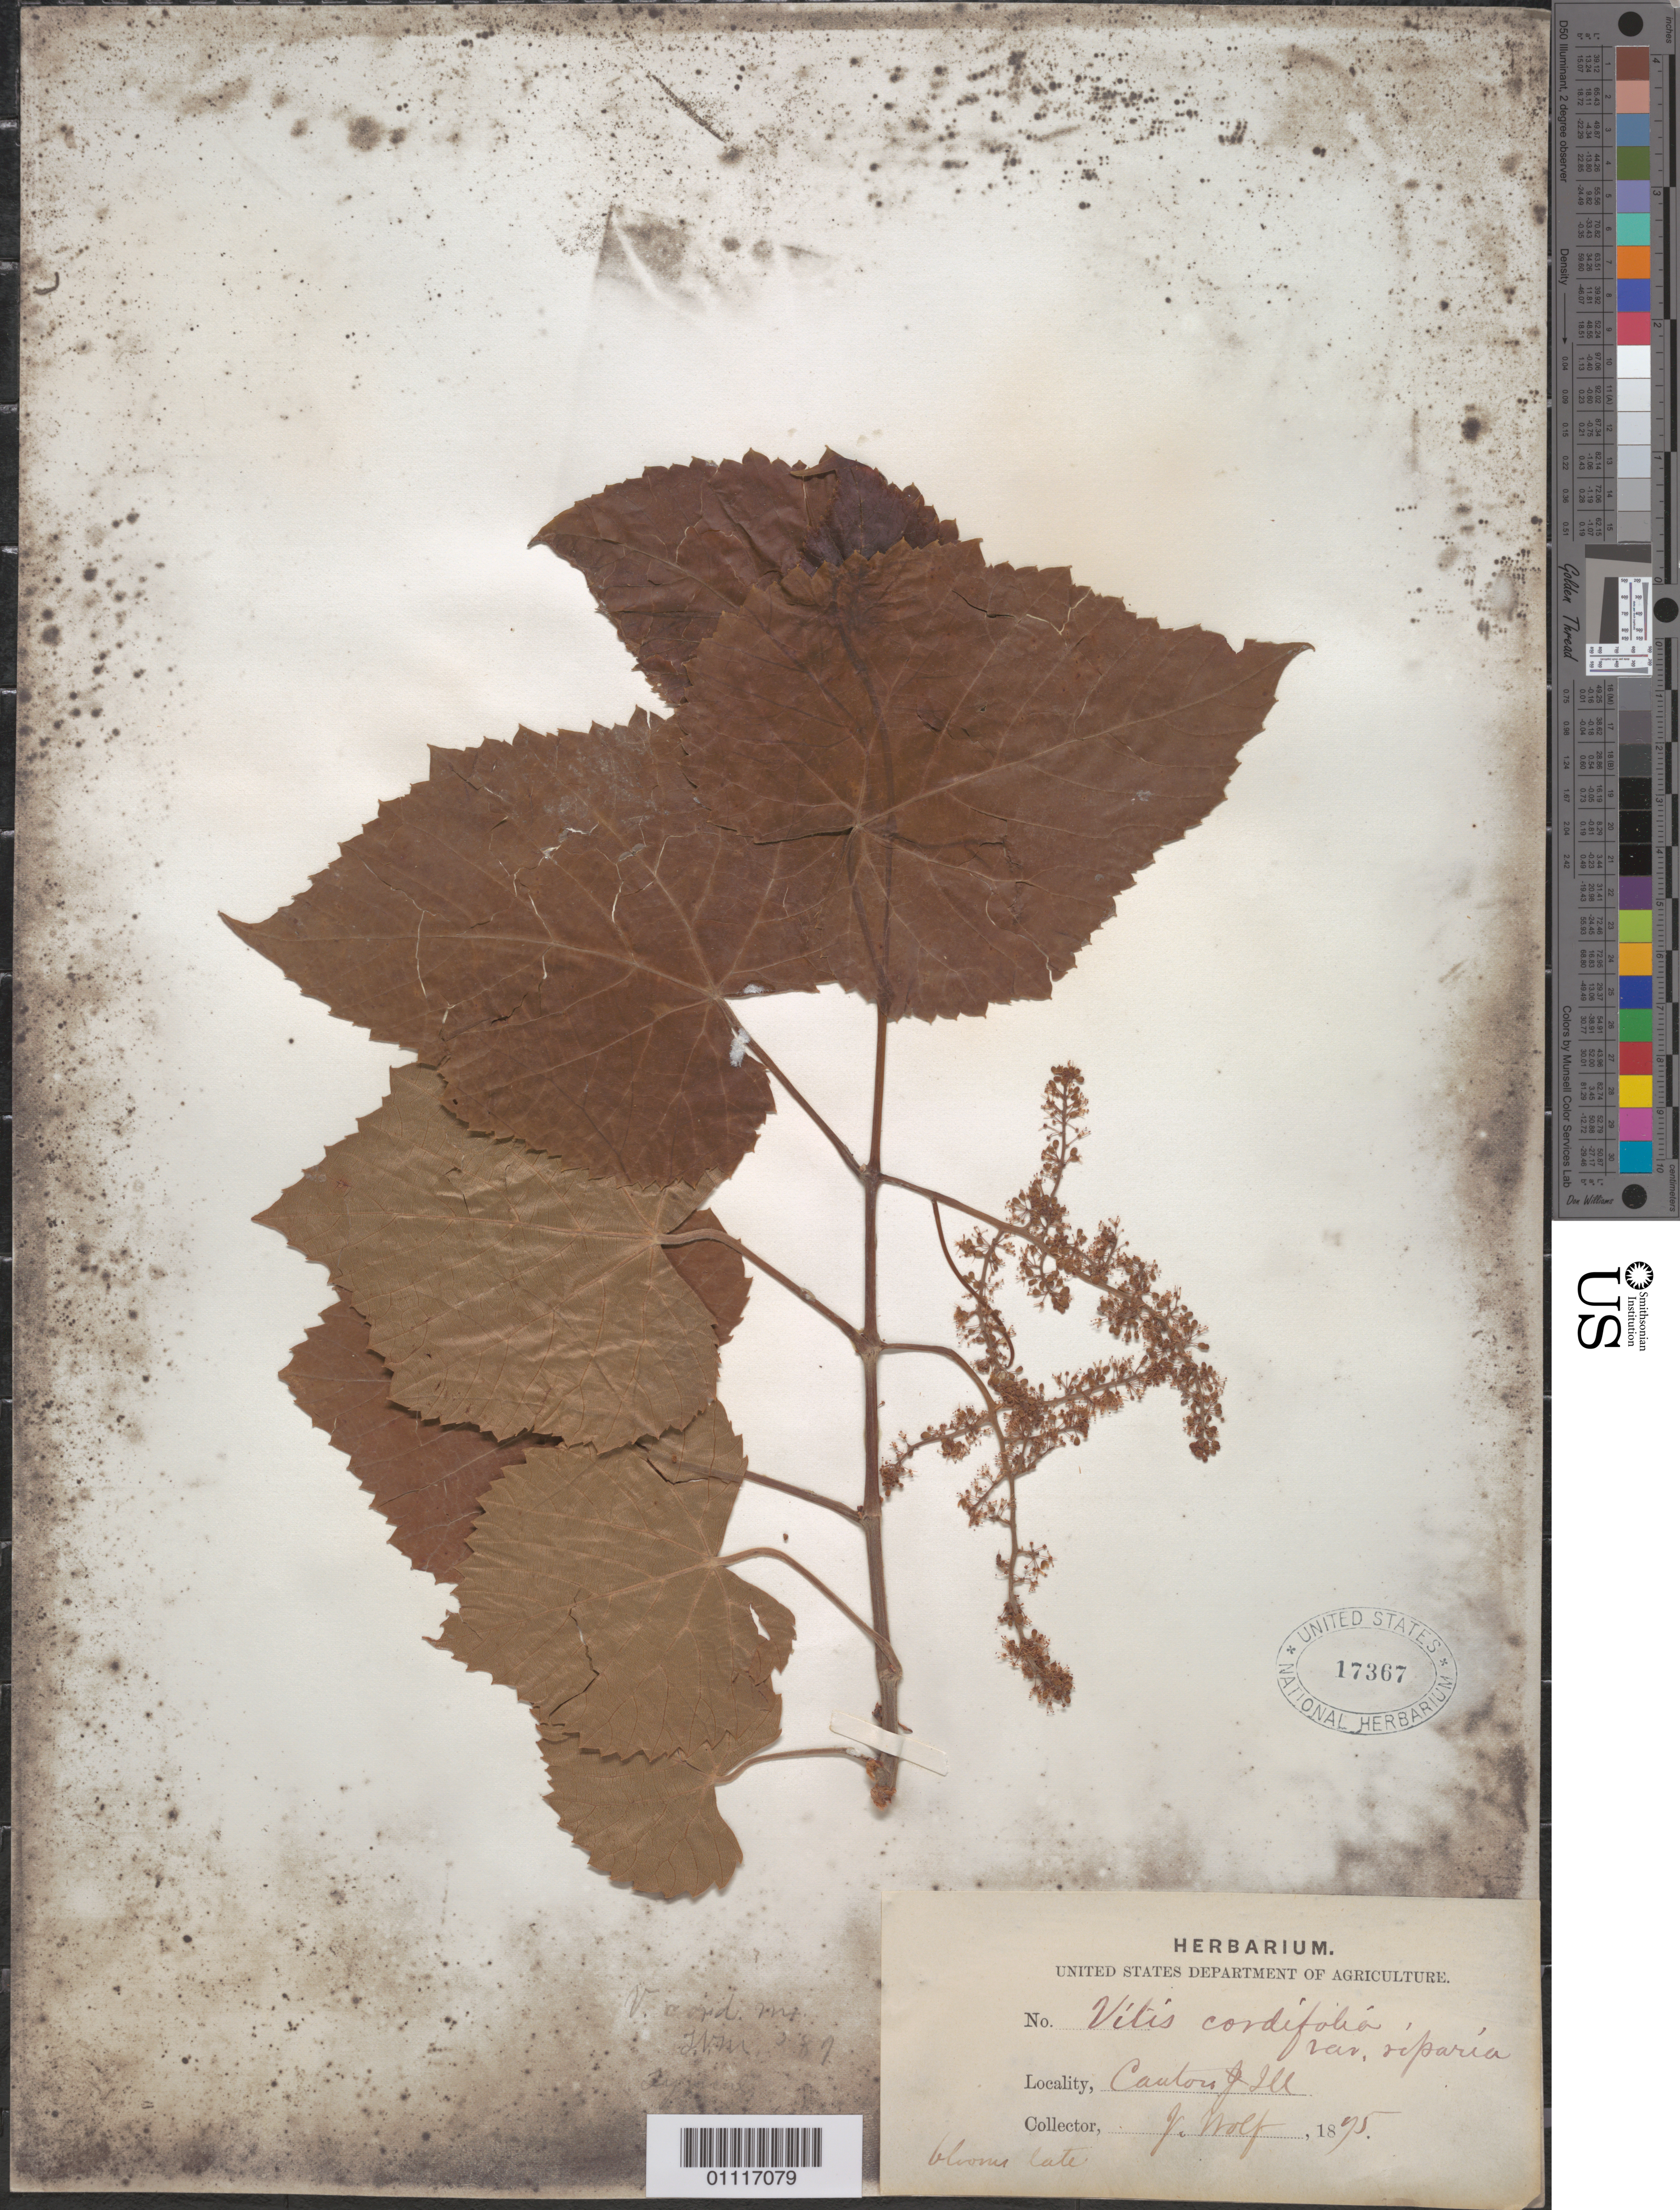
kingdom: Plantae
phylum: Tracheophyta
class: Magnoliopsida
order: Vitales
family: Vitaceae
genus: Vitis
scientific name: Vitis cordifolia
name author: Michx.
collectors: J. Wolf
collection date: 1895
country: United States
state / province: Illinois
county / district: Fulton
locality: Canton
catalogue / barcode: US 17367